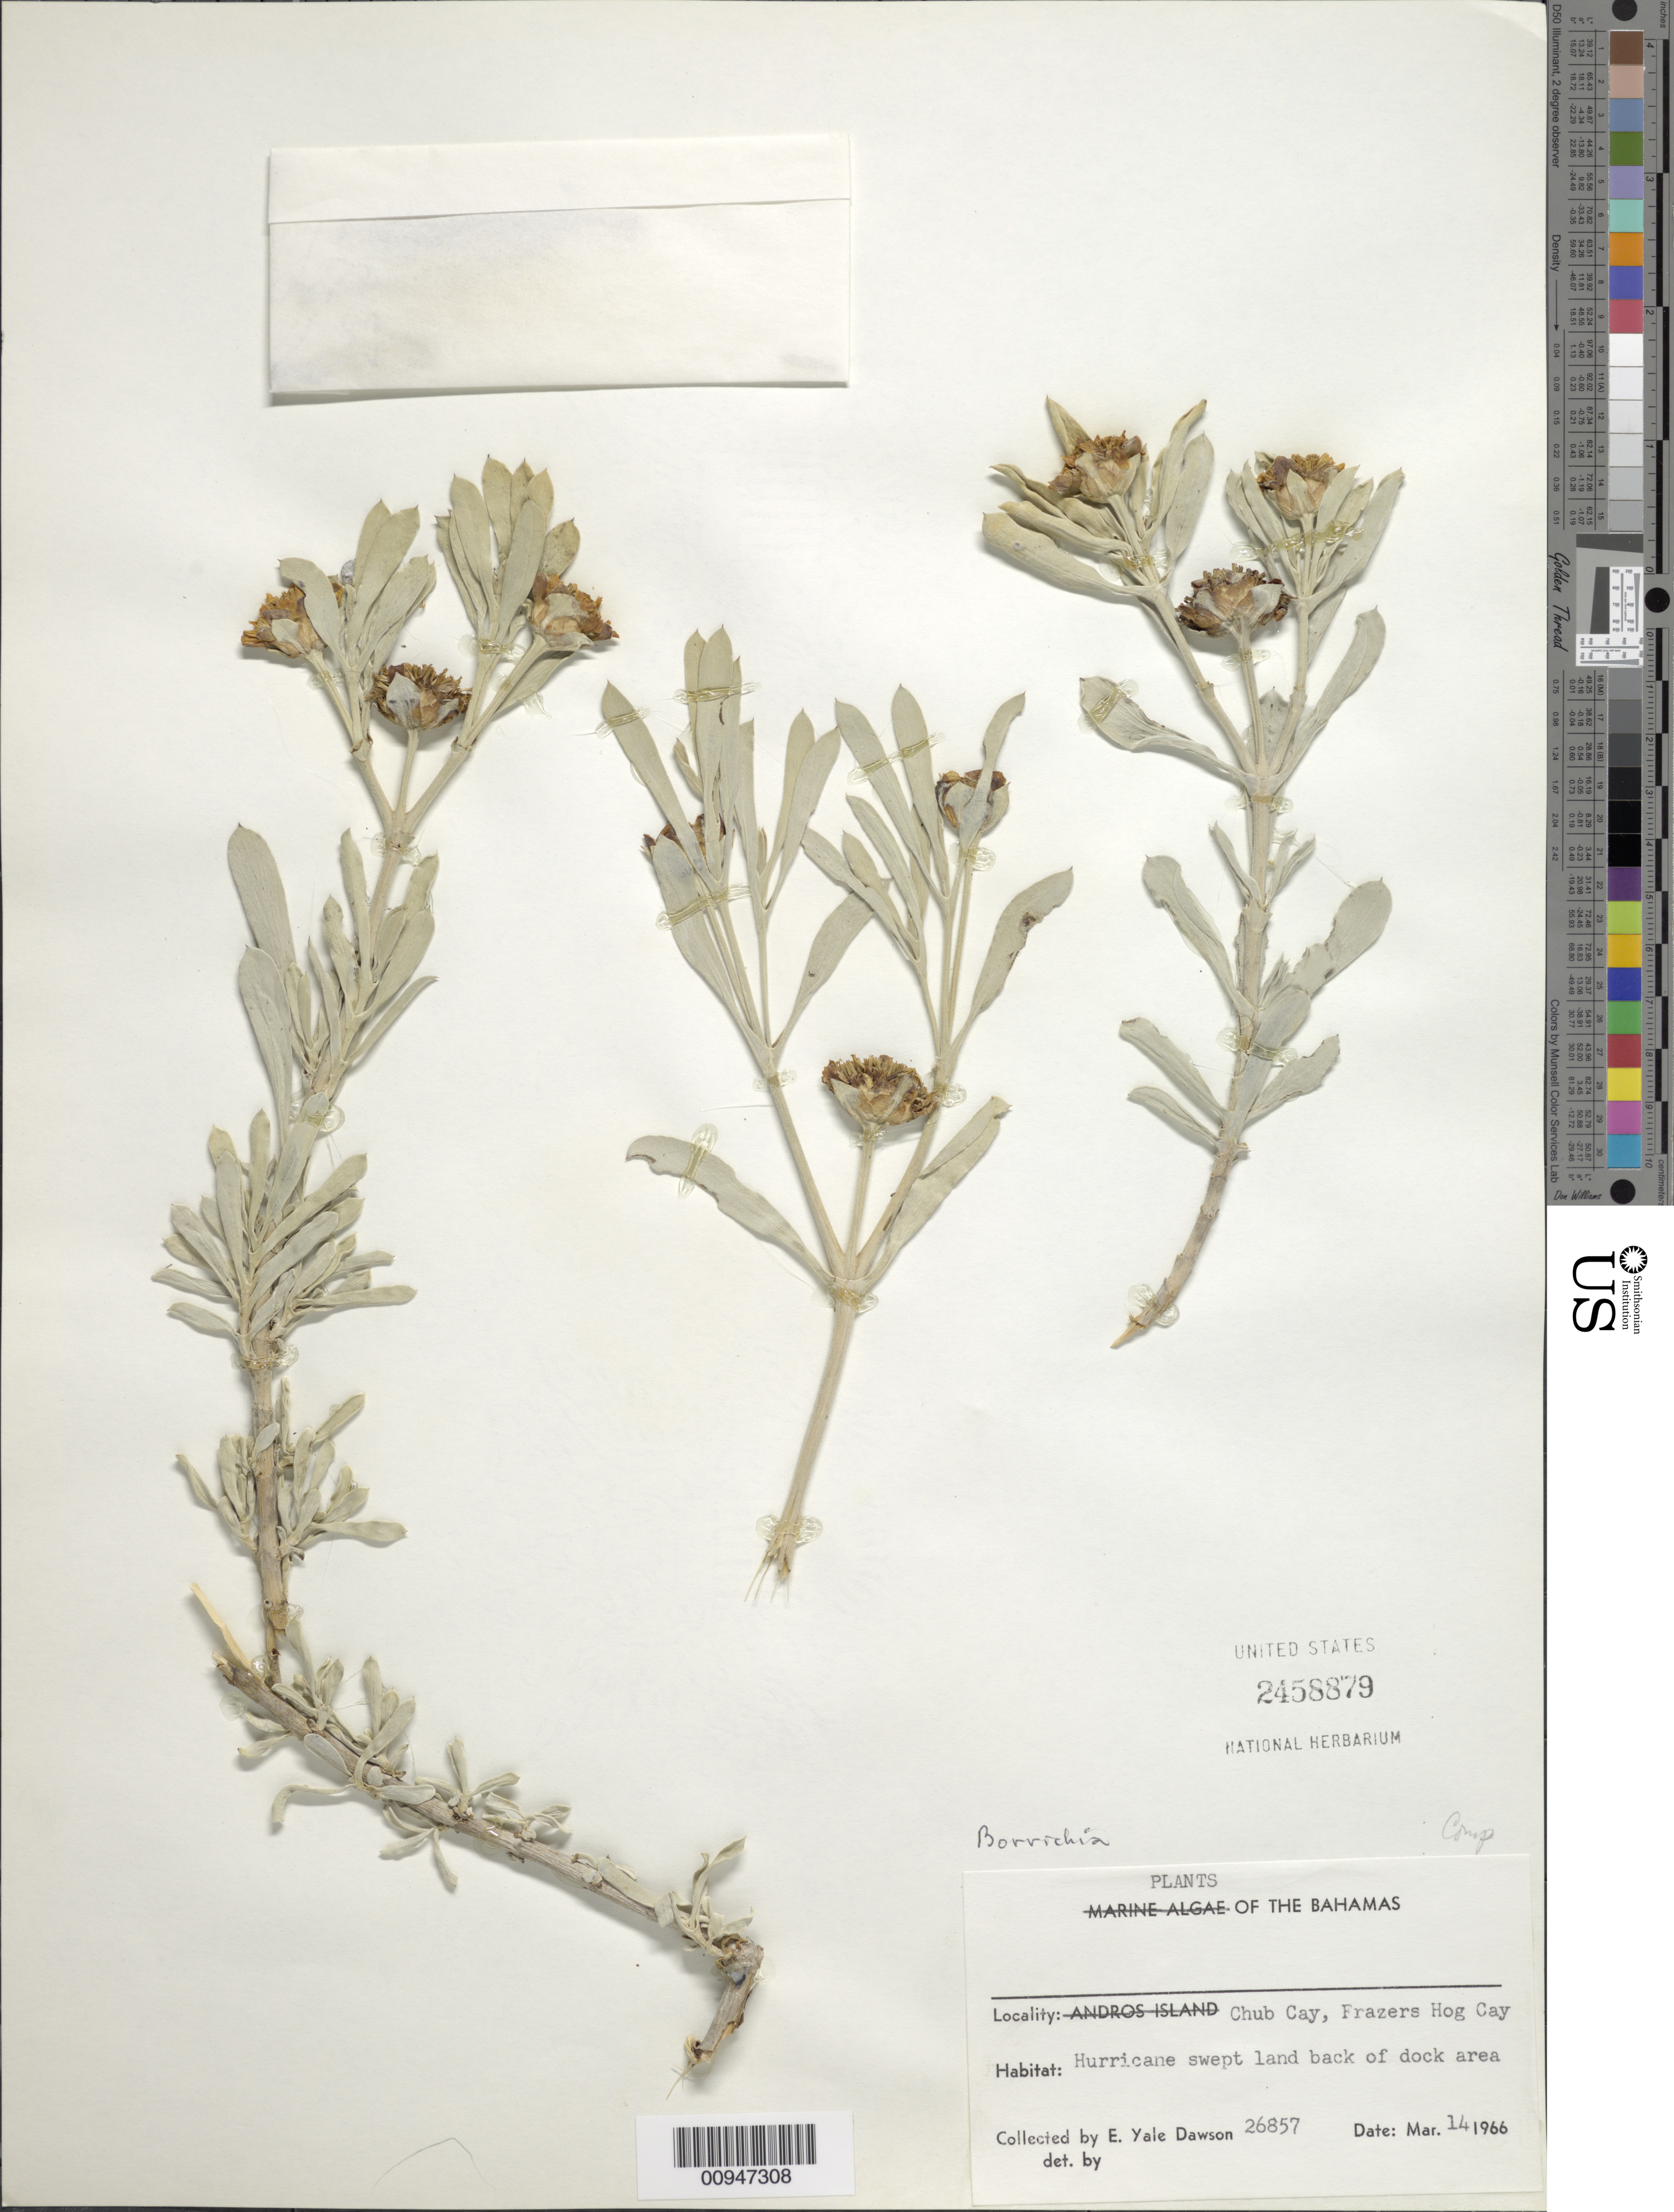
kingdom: Plantae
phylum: Tracheophyta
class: Magnoliopsida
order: Asterales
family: Asteraceae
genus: Borrichia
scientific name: Borrichia sp.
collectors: E. Y. Dawson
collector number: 26857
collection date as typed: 14 Mar 1966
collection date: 1966-03-14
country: Bahamas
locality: Chub Cay, Frazers Hog Cay, back of dock area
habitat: Hurricane swept land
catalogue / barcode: US 2458879